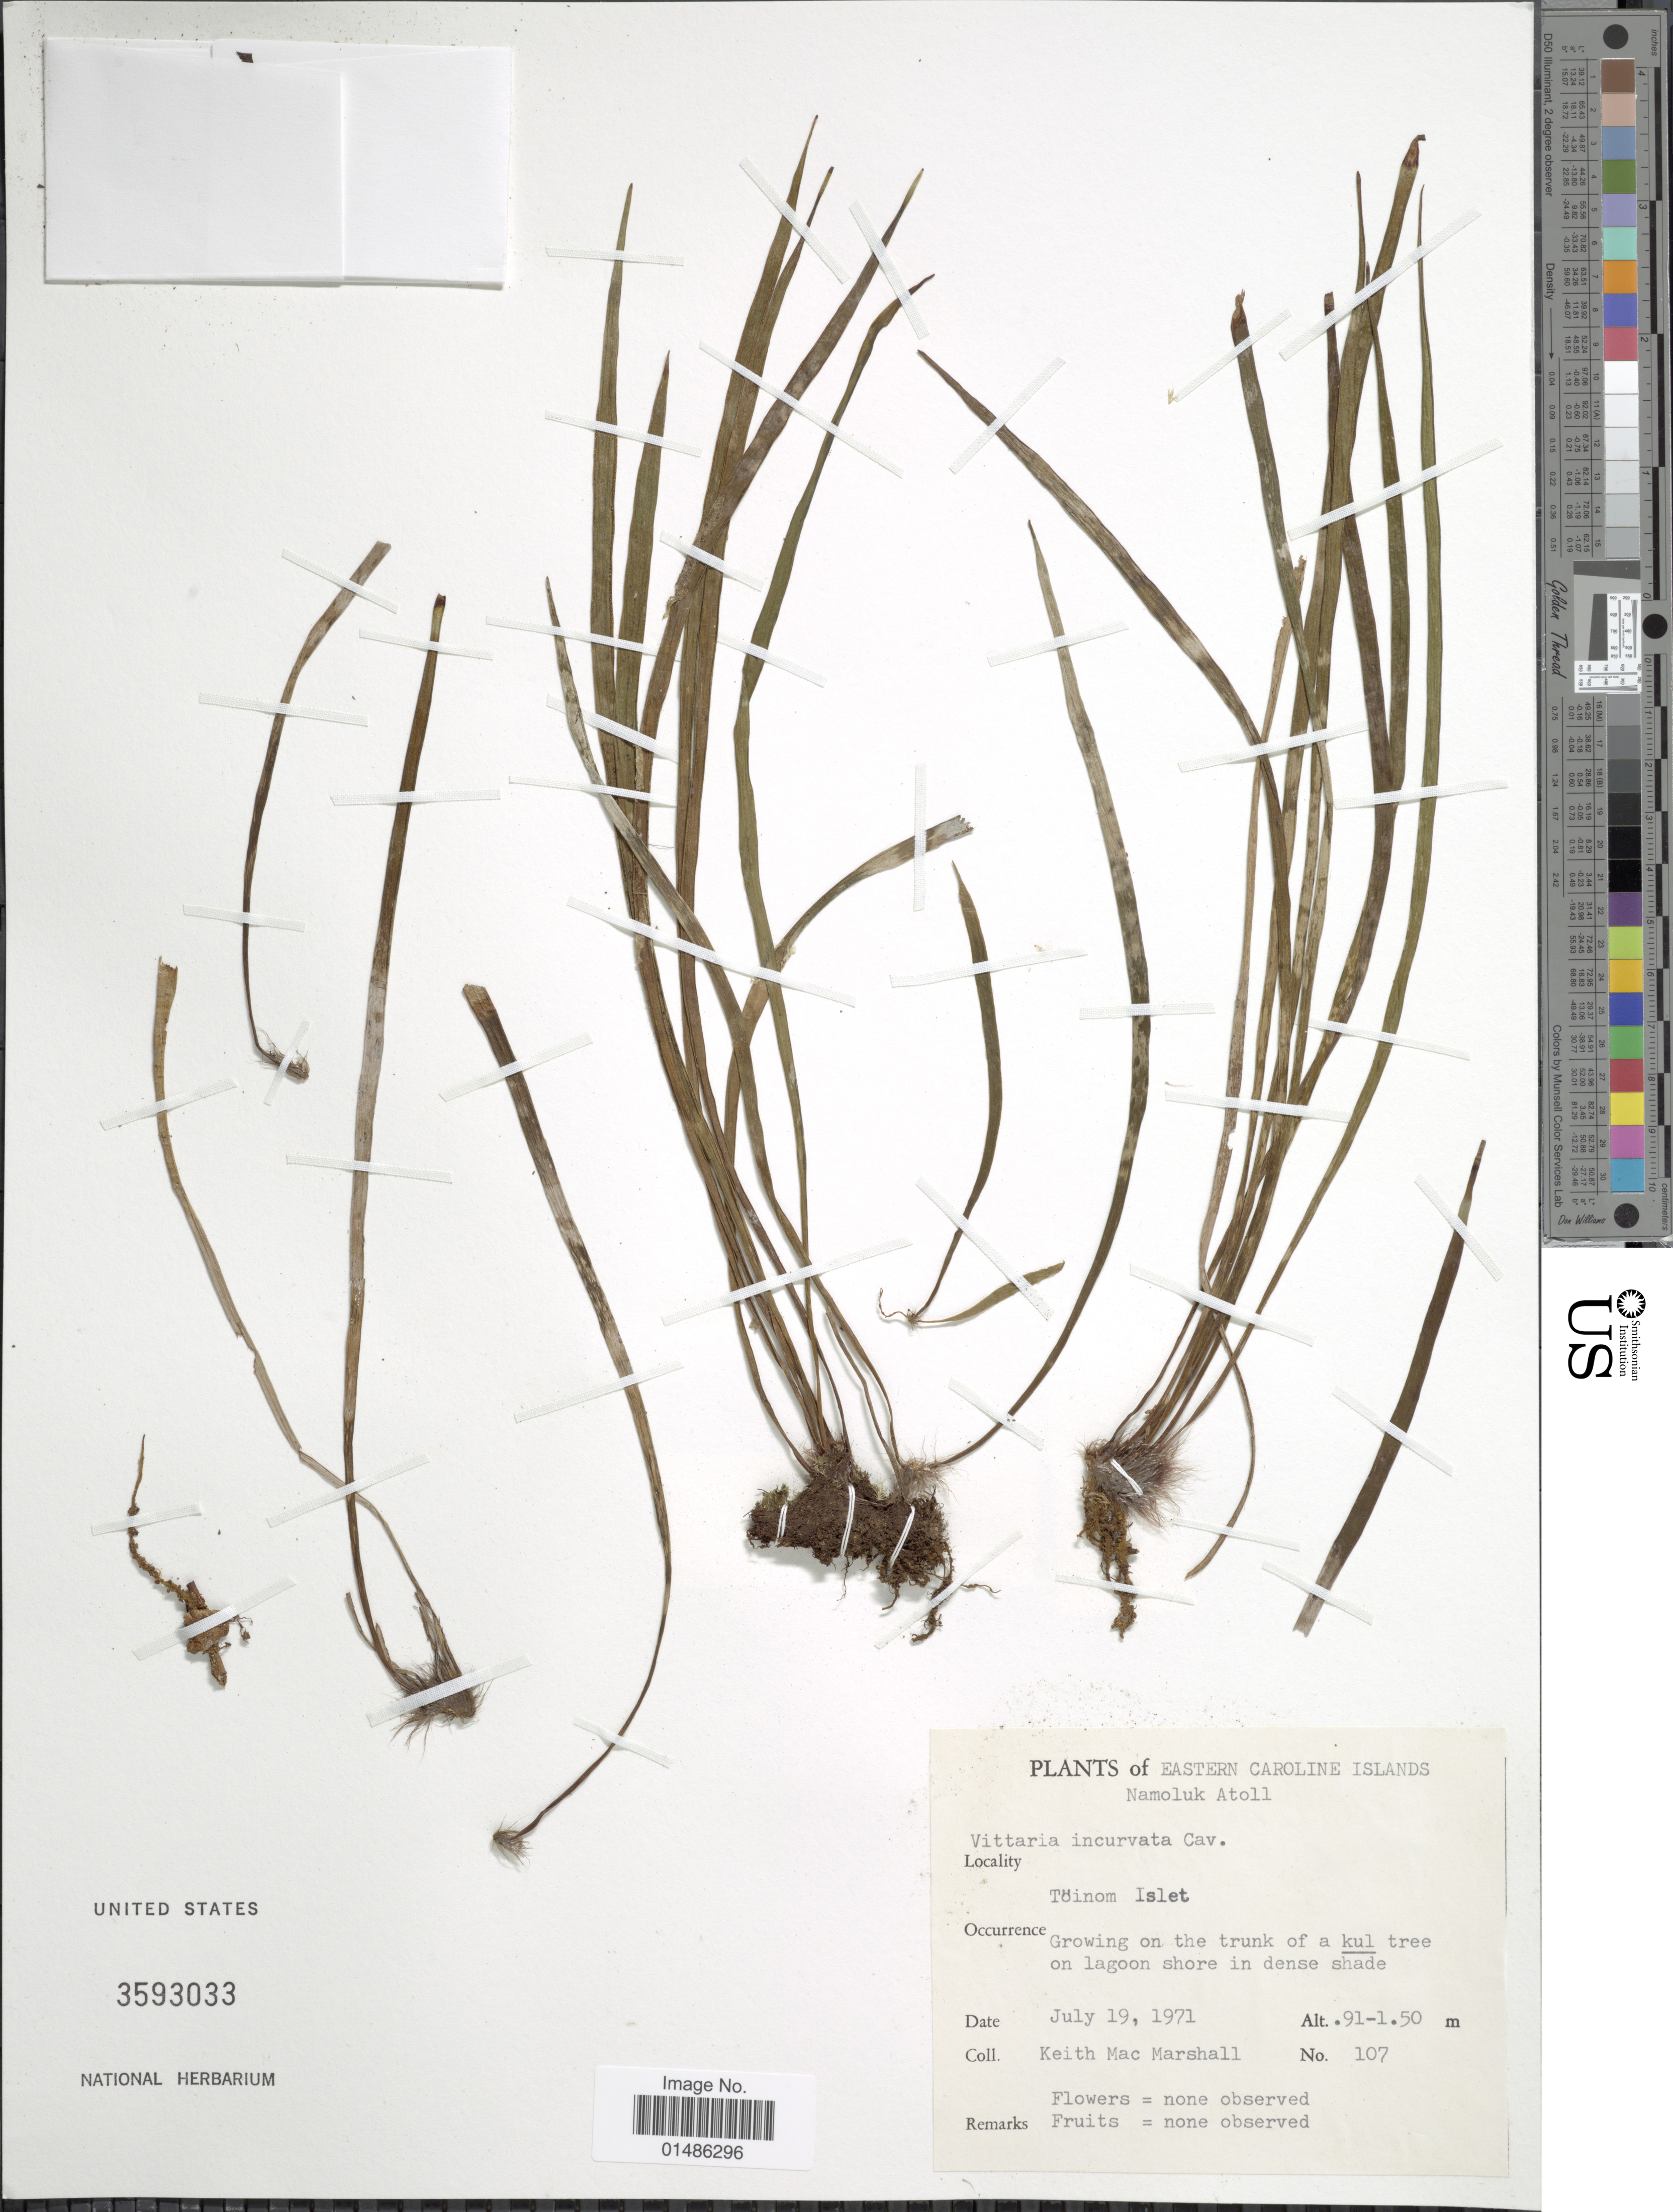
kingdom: Plantae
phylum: Tracheophyta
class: Polypodiopsida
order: Polypodiales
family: Pteridaceae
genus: Haplopteris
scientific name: Haplopteris ensiformis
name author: (Sw.) E.H. Crane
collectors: K. M. Marshall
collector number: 107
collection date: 1971-07-19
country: Micronesia, Federated States of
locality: Eastern Caroline Islands. Namoluk Atoll. Töinom Islet.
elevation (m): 91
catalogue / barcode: US 3593033